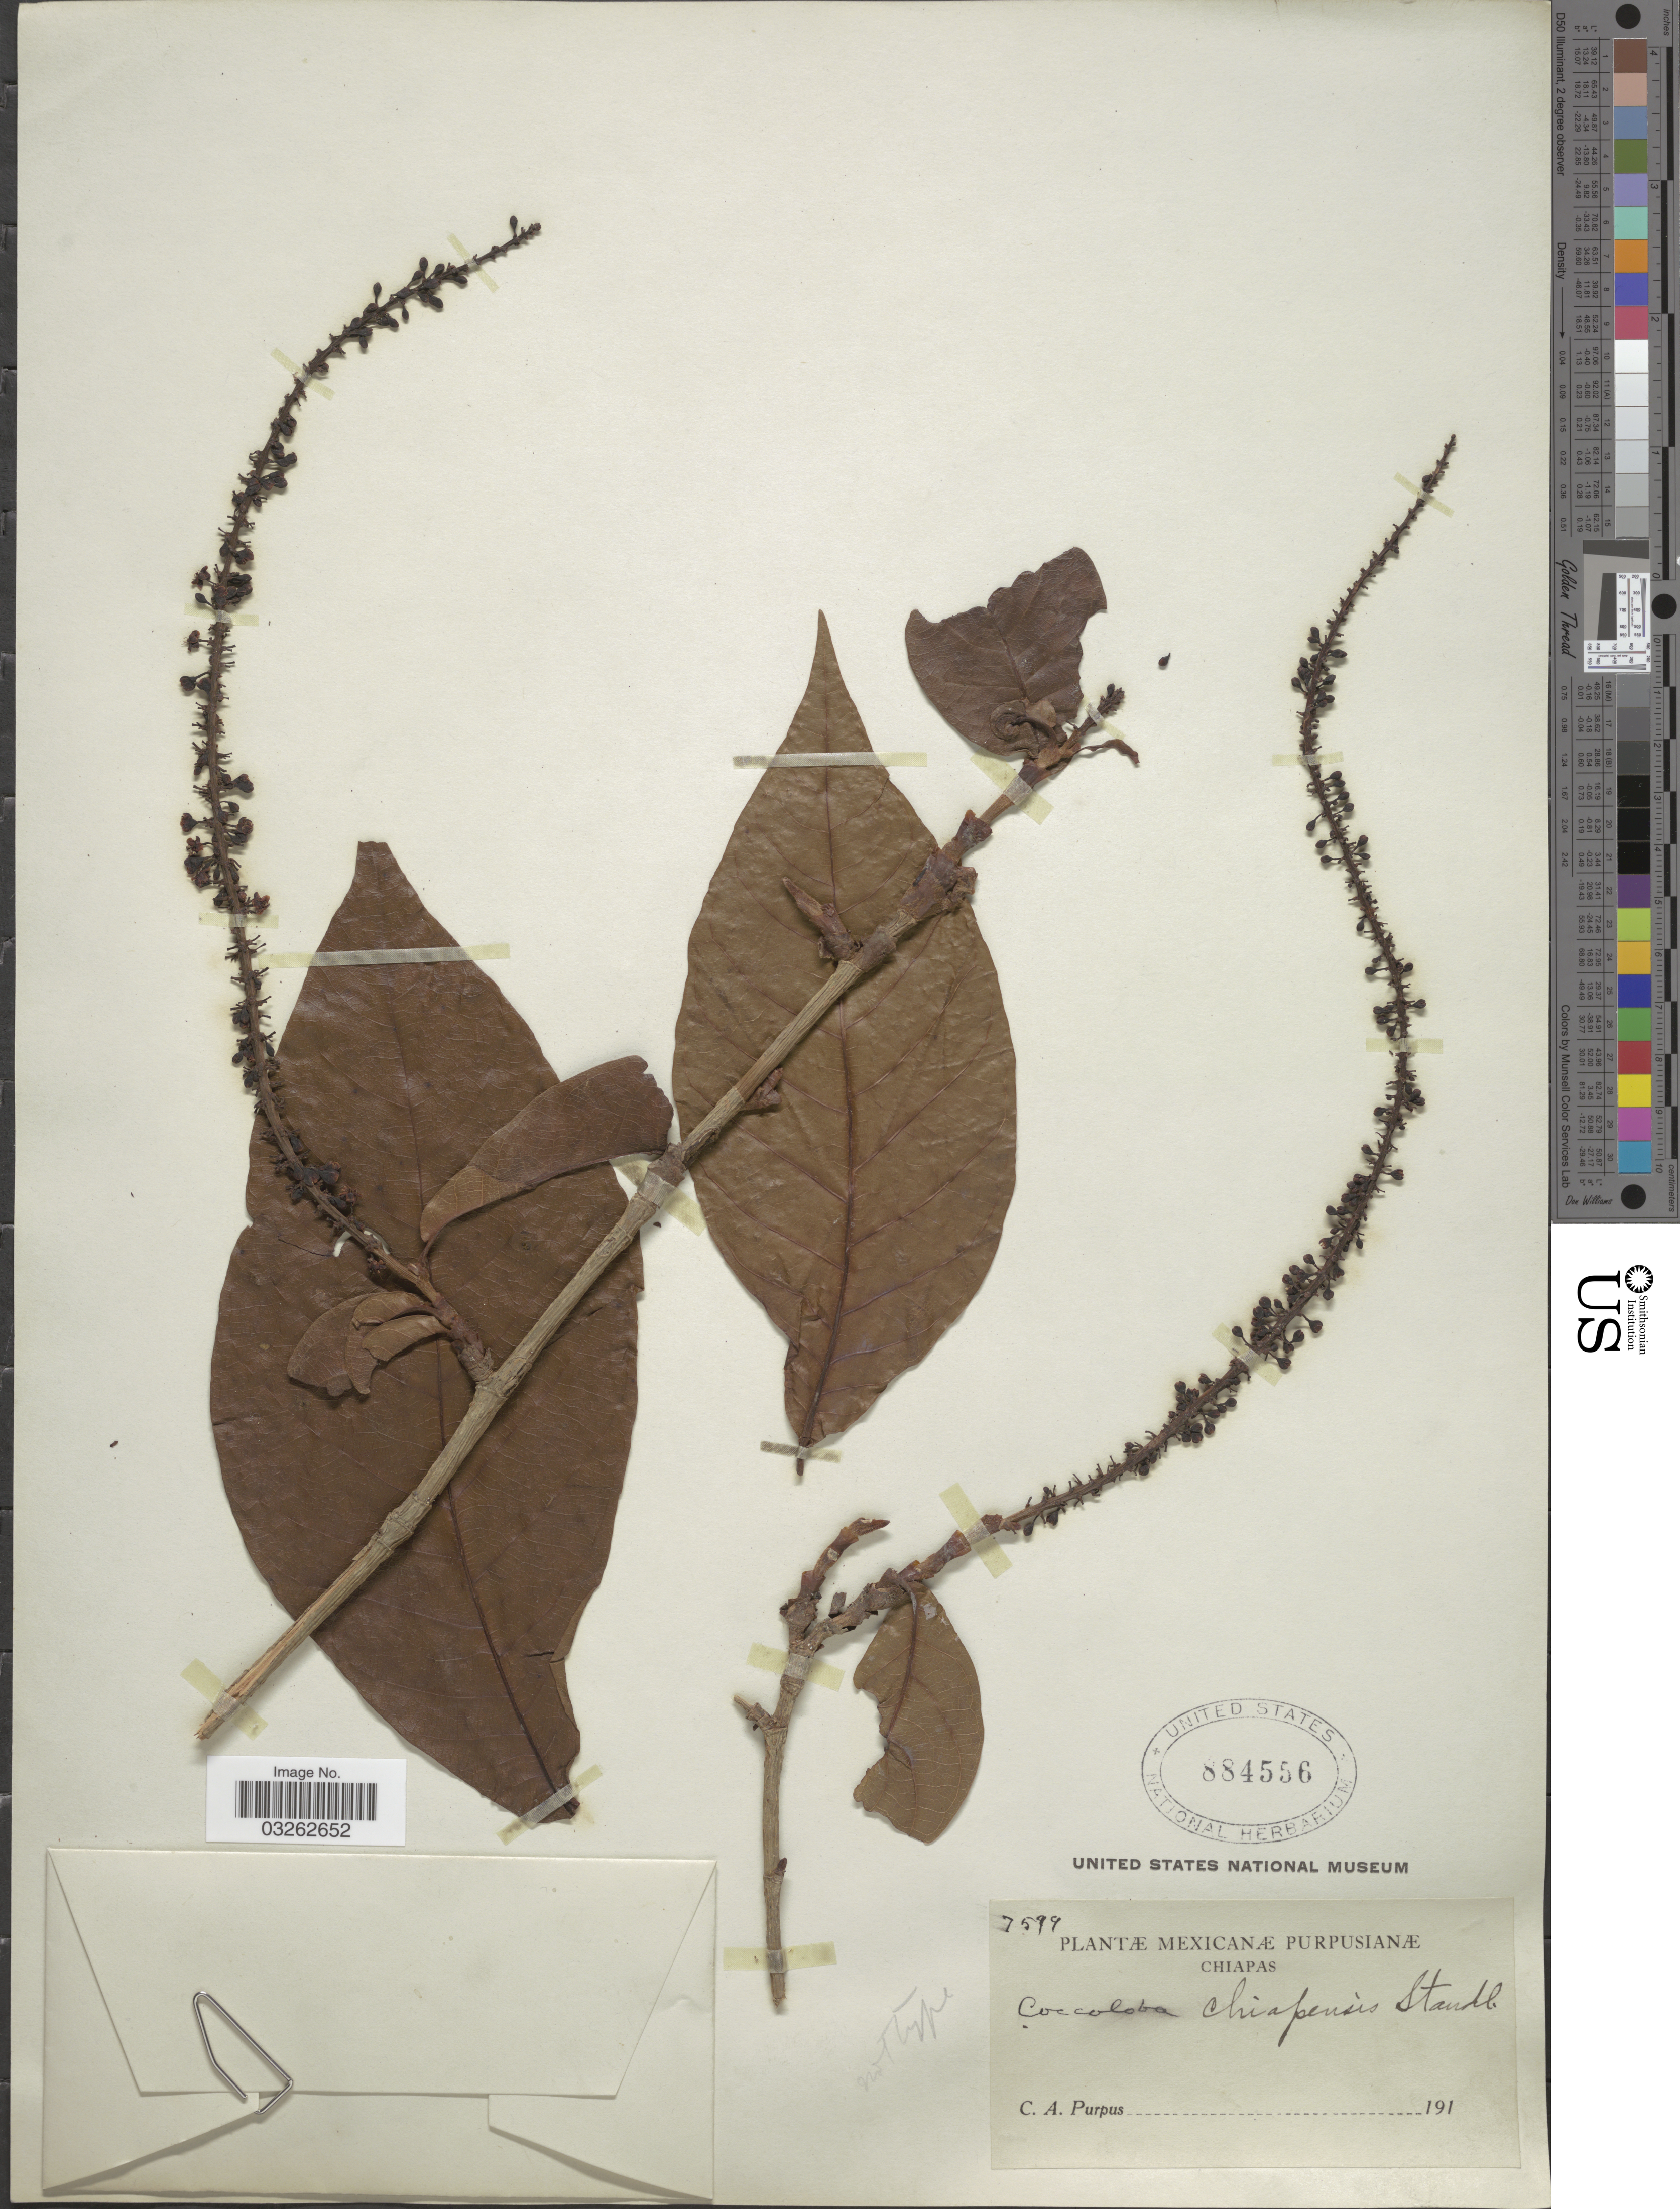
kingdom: Plantae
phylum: Tracheophyta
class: Magnoliopsida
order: Caryophyllales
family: Polygonaceae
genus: Coccoloba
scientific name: Coccoloba chiapensis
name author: Standl.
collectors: C. A. Purpus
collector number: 7599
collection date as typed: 191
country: Mexico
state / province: Chiapas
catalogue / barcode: US 884556